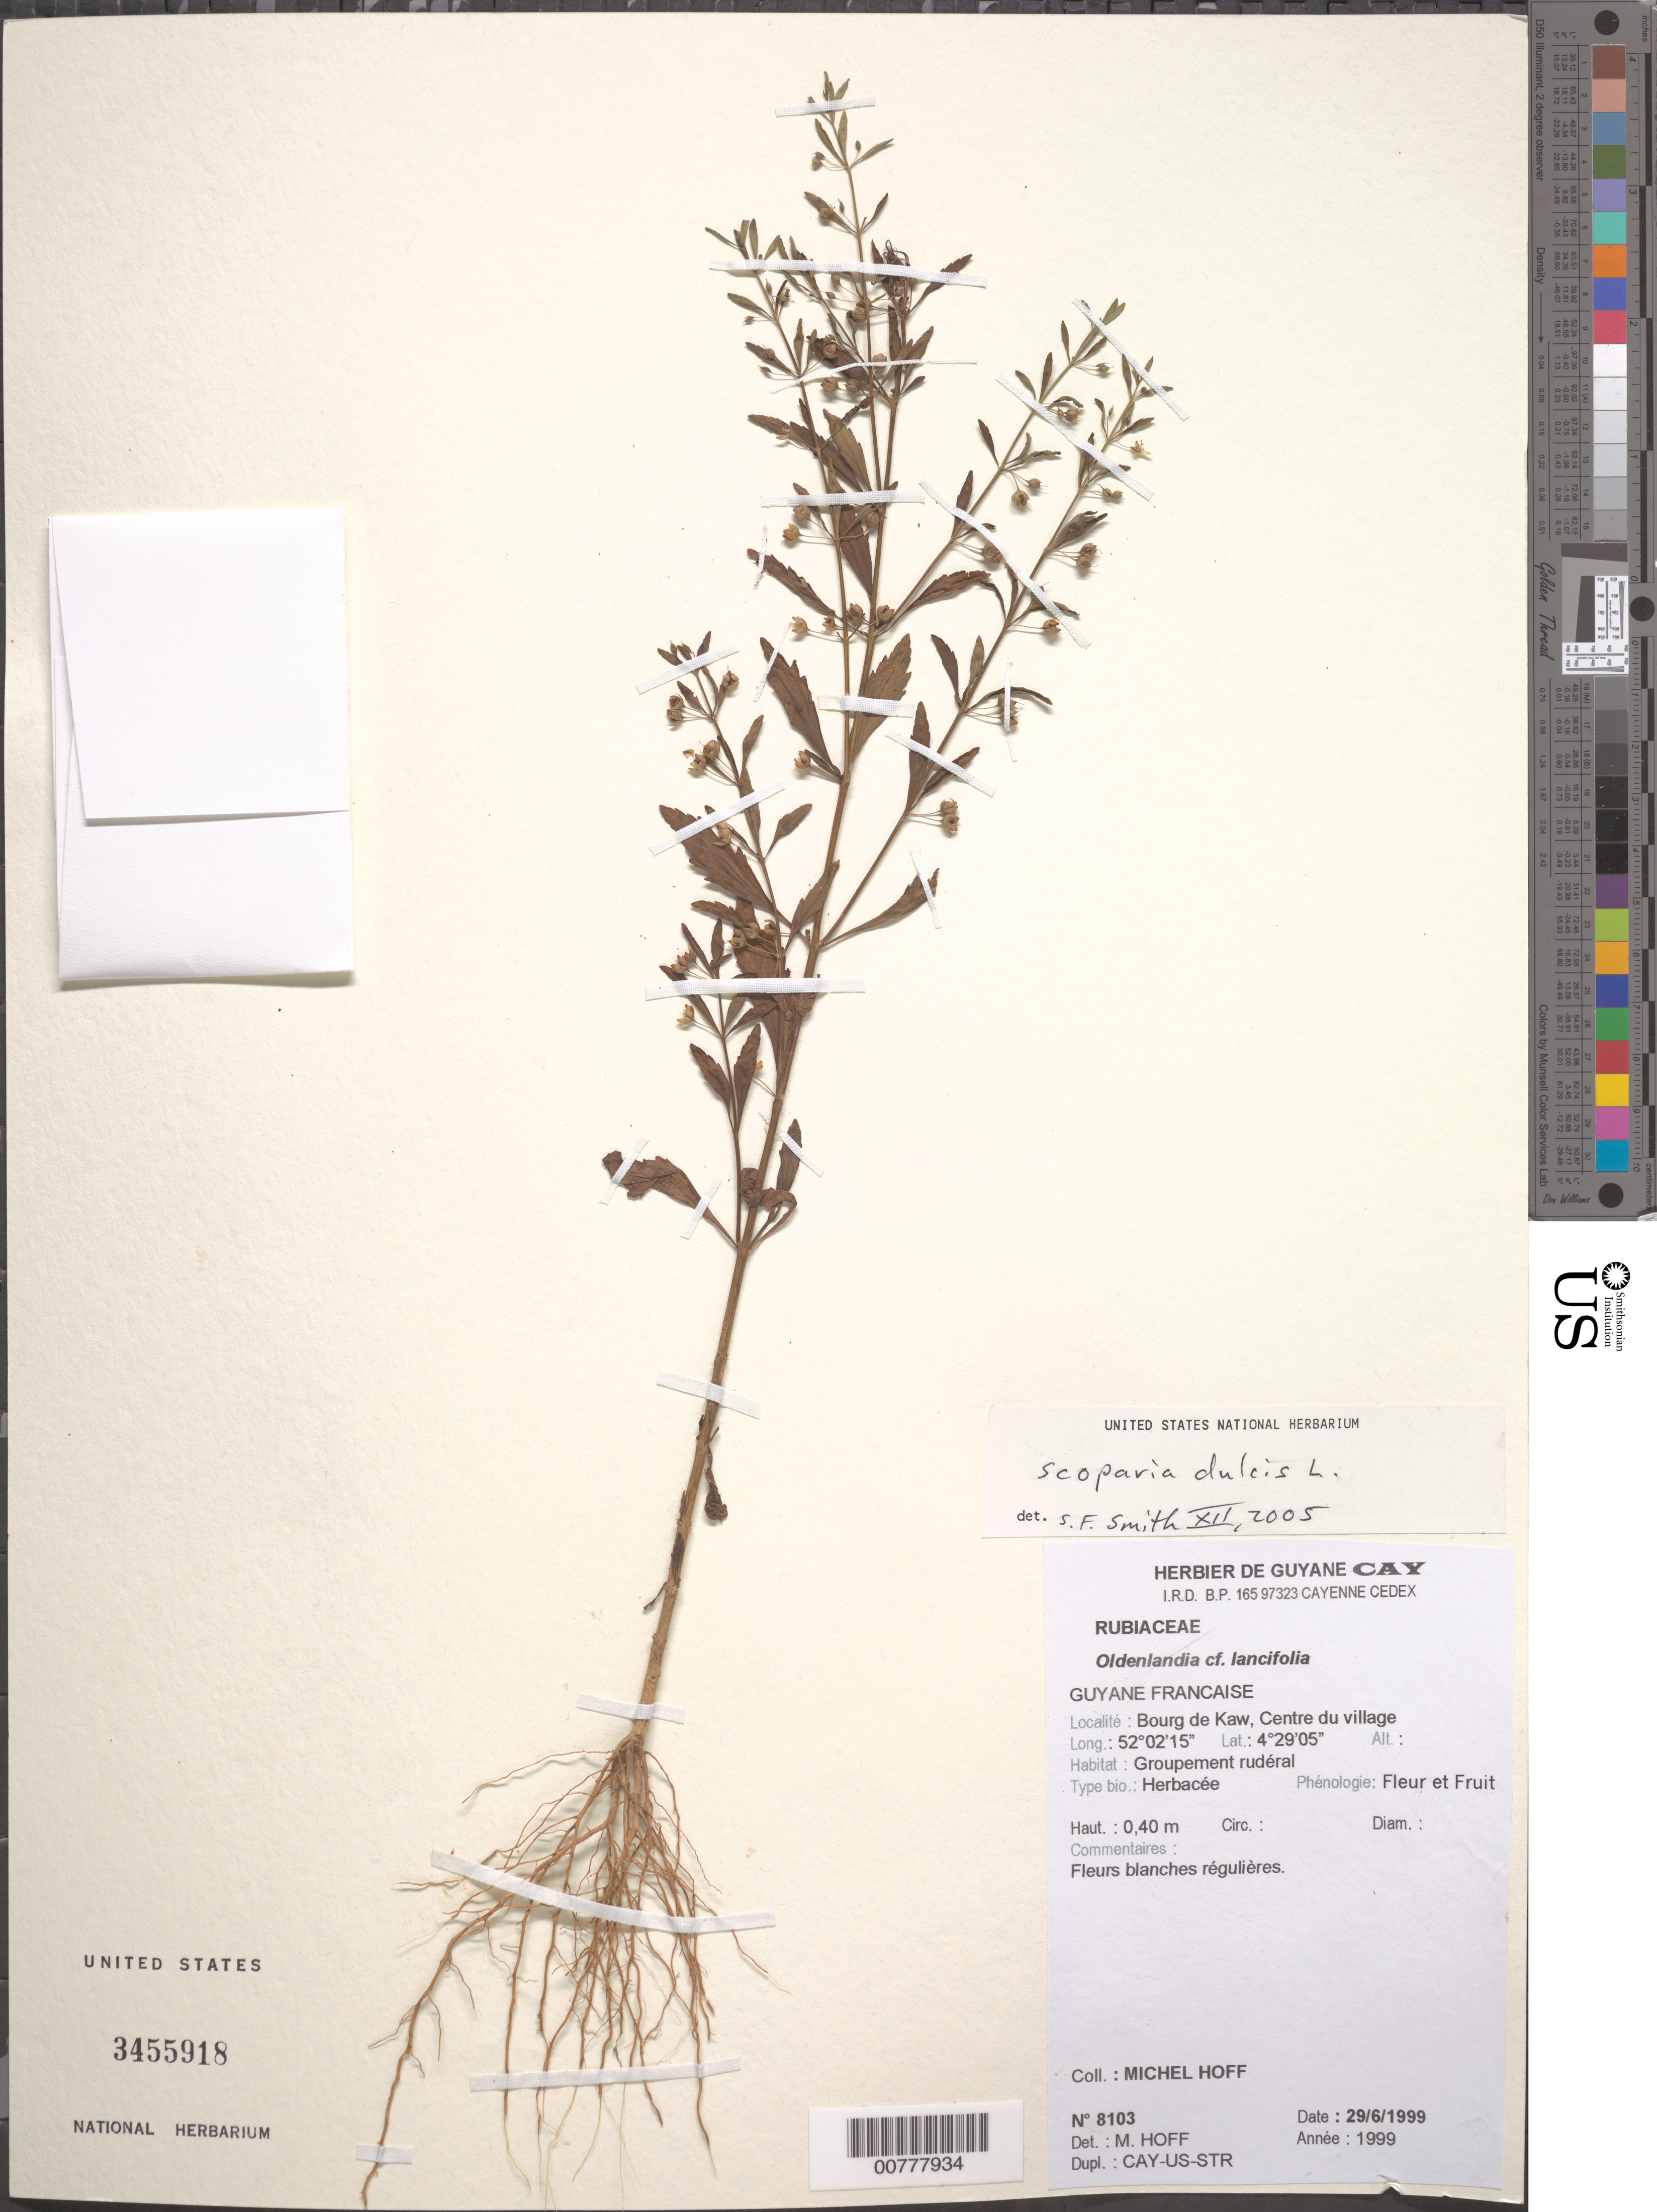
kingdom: Plantae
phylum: Tracheophyta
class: Magnoliopsida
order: Lamiales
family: Plantaginaceae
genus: Scoparia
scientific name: Scoparia dulcis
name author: L.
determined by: Smith, Stephen F., (US), NMNH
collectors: M. Hoff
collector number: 8103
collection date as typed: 29-Jun-99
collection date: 1999-06-29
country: French Guiana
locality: Bourg de Kaw, centre du village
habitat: Groupement rudéral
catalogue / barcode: US 3455918